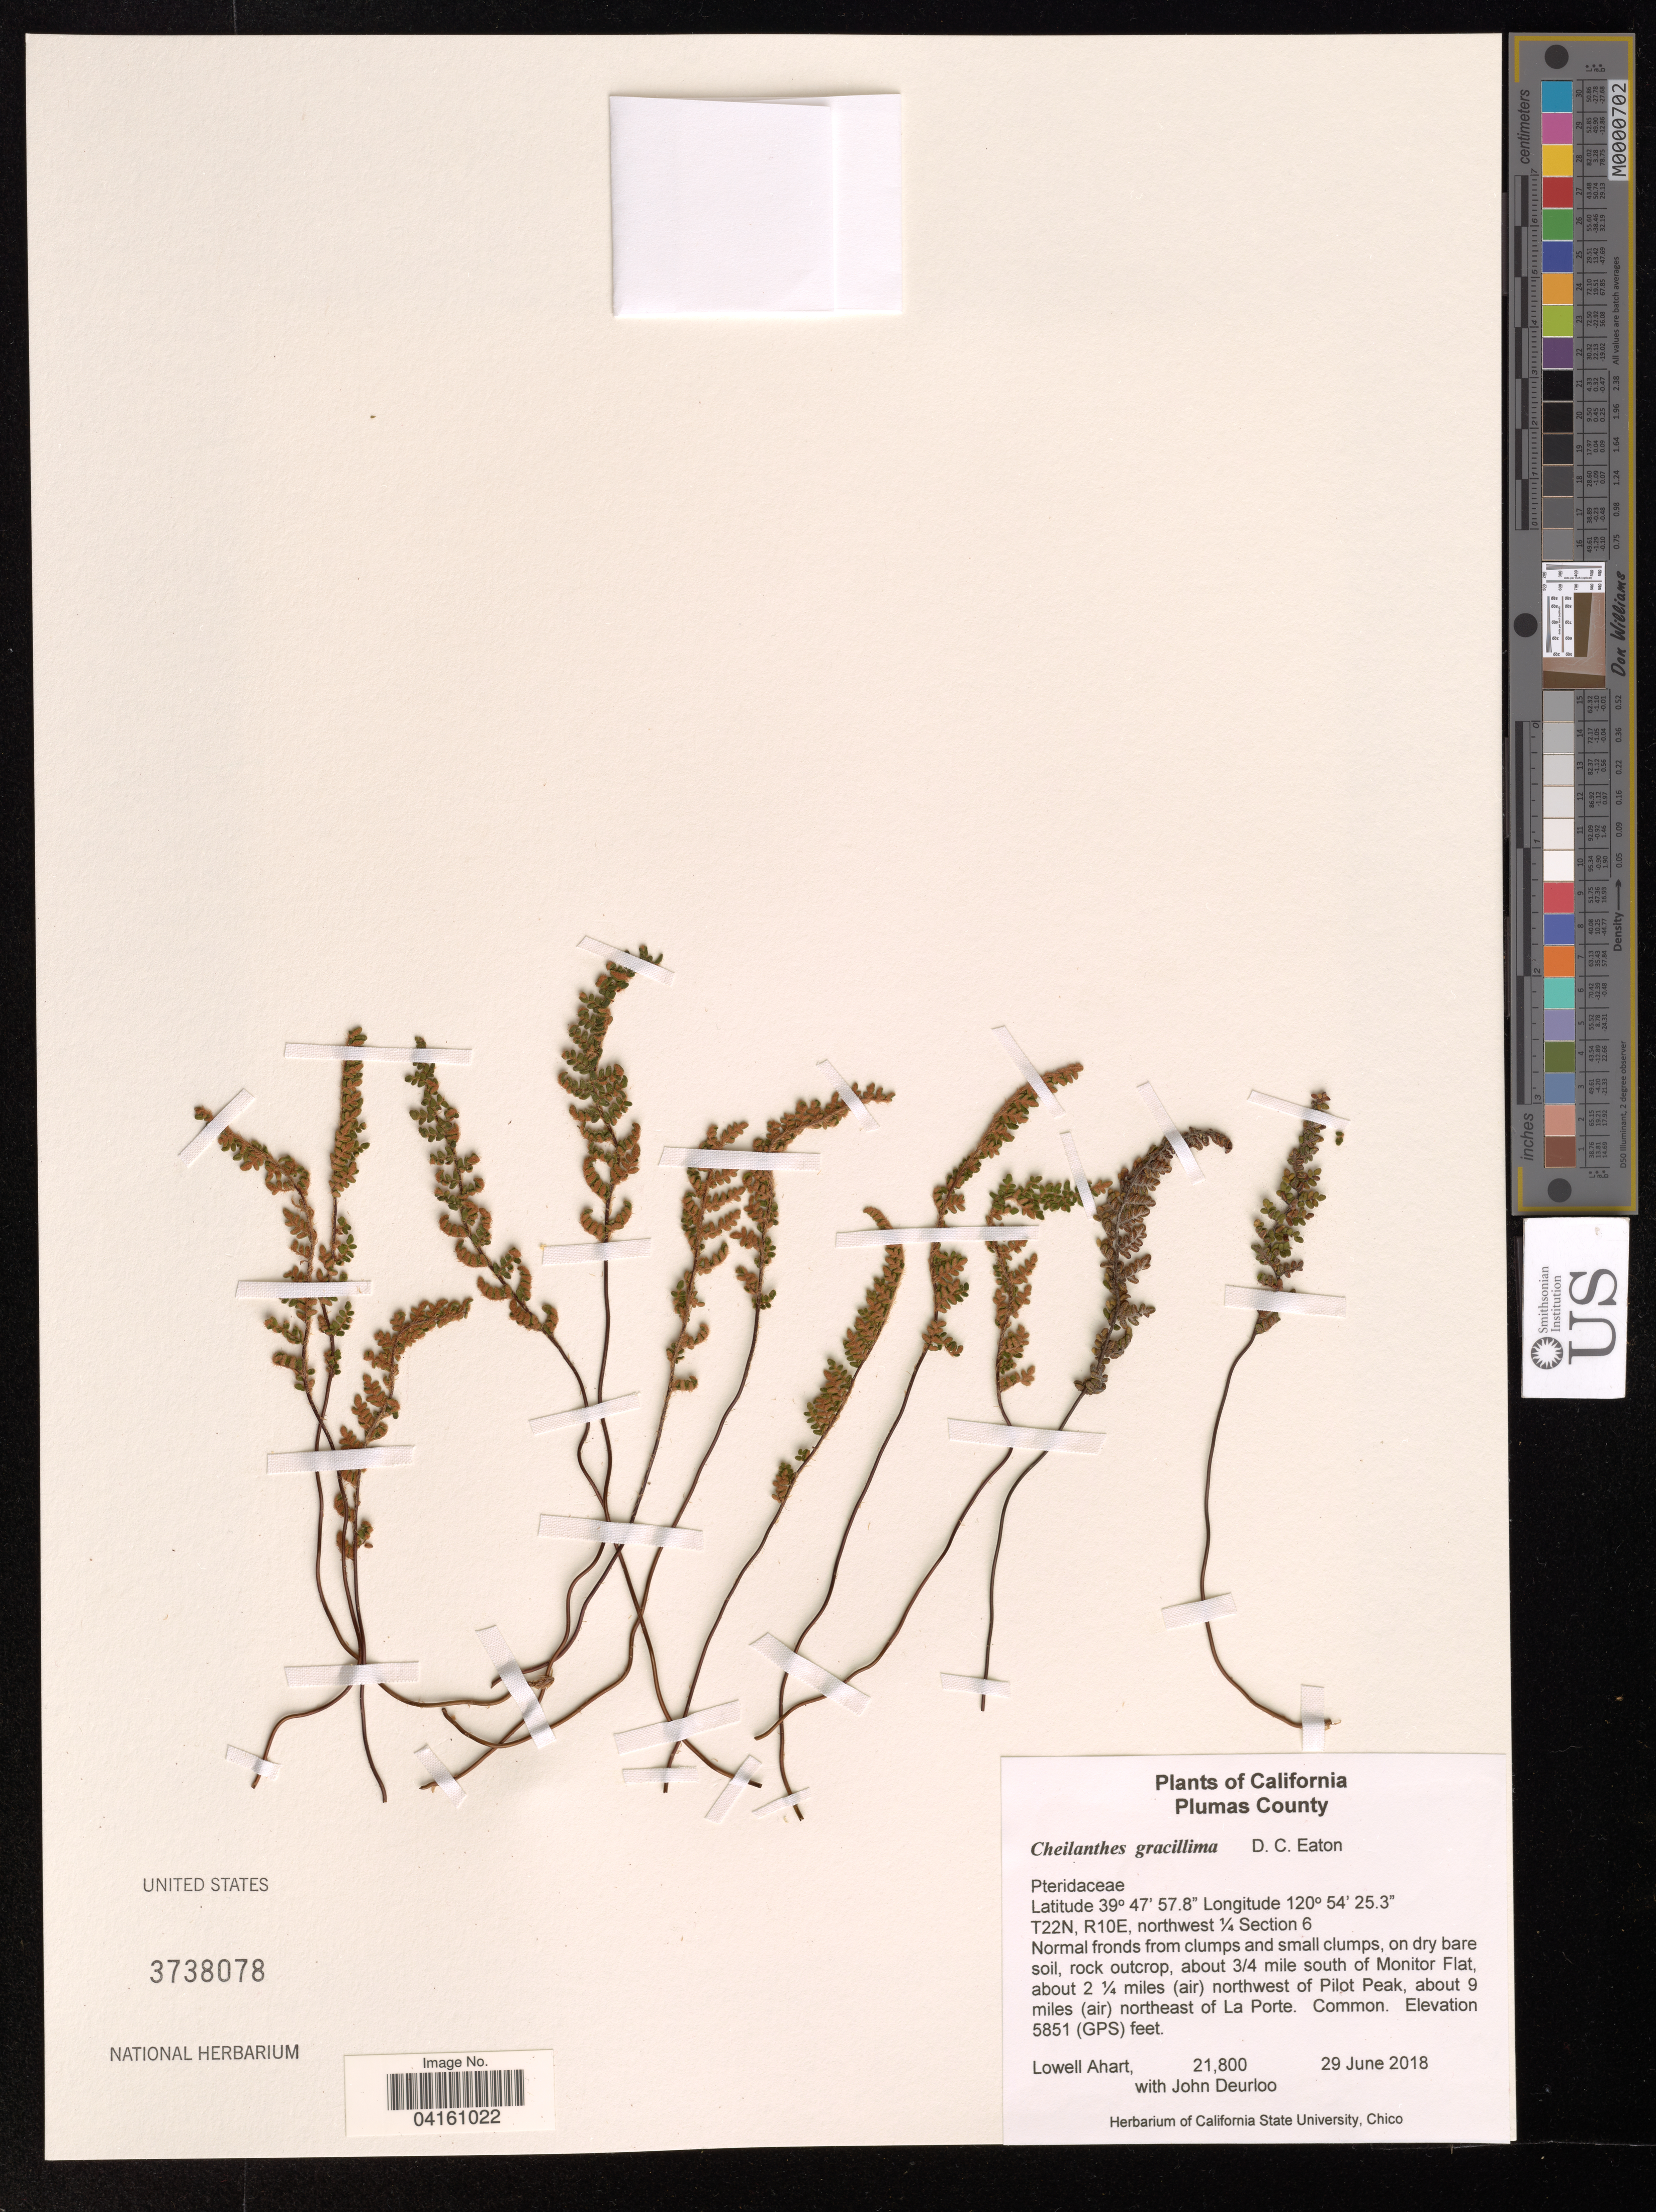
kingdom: Plantae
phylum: Tracheophyta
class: Polypodiopsida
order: Polypodiales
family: Pteridaceae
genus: Cheilanthes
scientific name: Cheilanthes gracillima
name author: D.C. Eaton in Emory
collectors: L. Ahart & J. Deurloo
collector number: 21,800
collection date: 2018-06-29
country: United States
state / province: California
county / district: Pluma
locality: Plumas County. T22N, R10E, northwest ¼ Section 6. About 3/4 mile south of Monitor Flat, about 2 ¼ miles (air) northwest of Pilot Peak, about 9 miles (air) northeast of La Porte.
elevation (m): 1783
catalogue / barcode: US 3738078